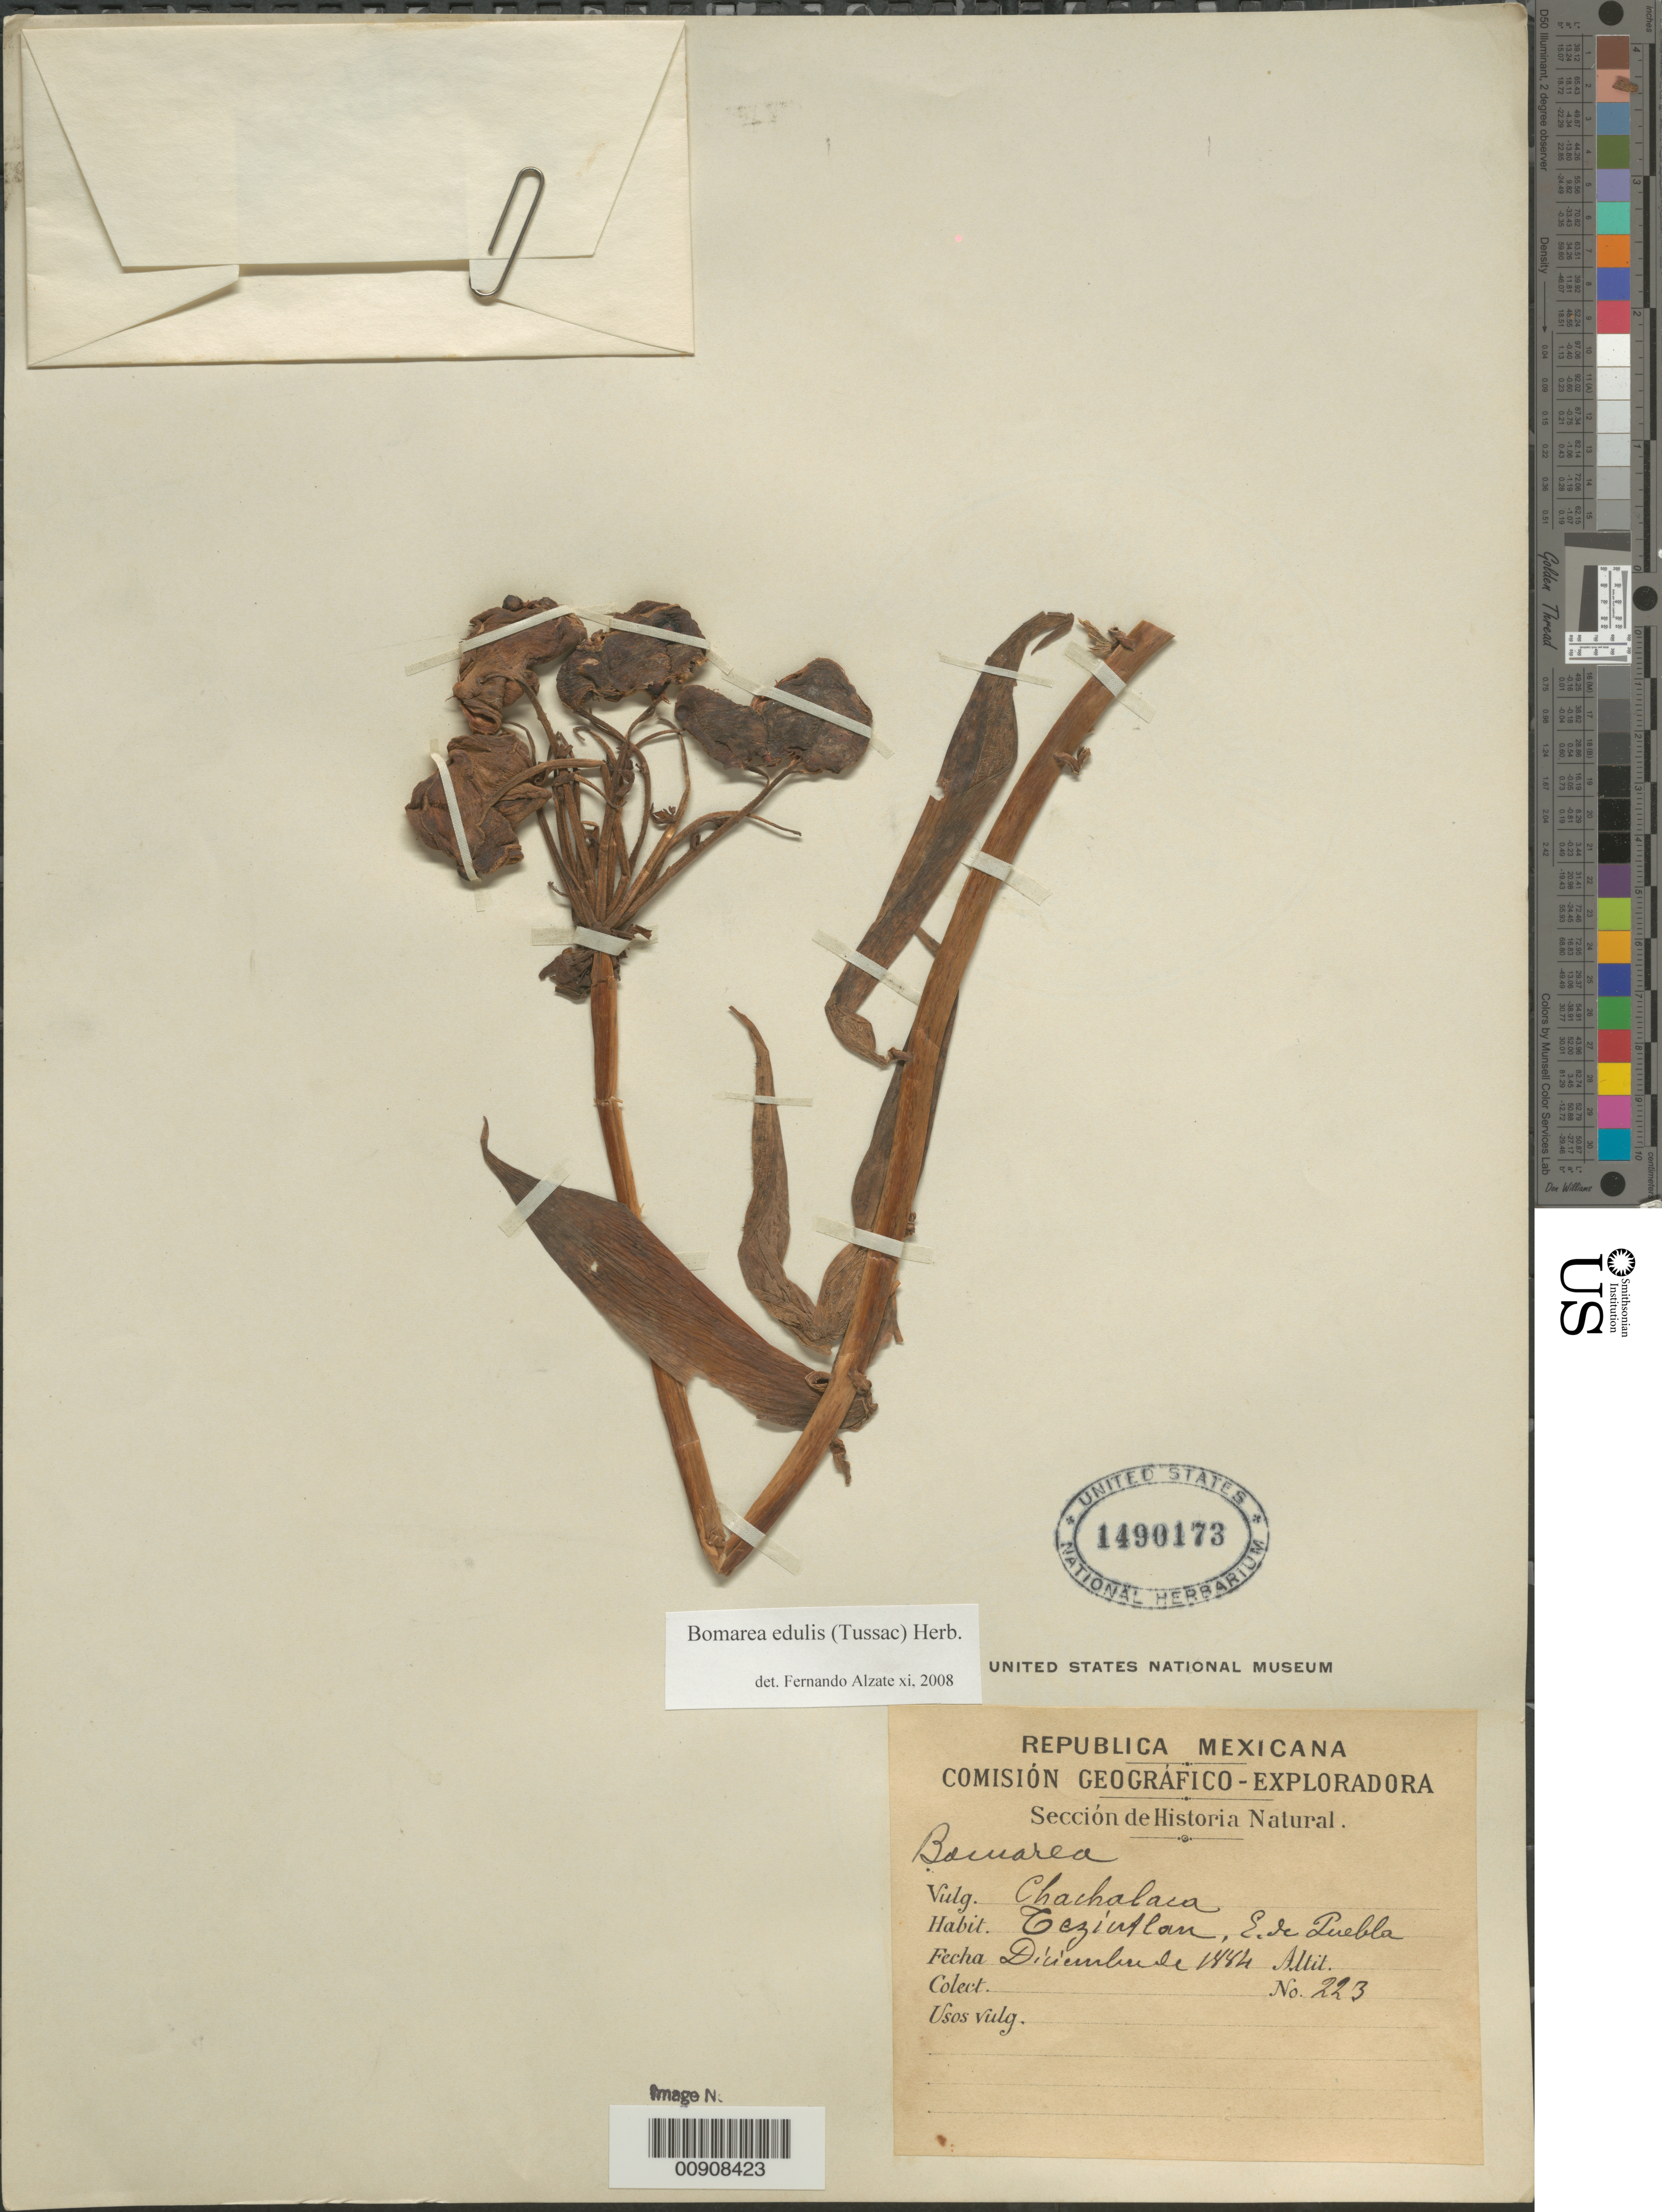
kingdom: Plantae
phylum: Tracheophyta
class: Liliopsida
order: Liliales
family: Alstroemeriaceae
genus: Bomarea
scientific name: Bomarea sp.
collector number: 223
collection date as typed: Dec 1884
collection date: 1884-12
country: Mexico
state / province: Puebla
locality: Teziutlan, E. de Puebla.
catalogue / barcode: US 1490173